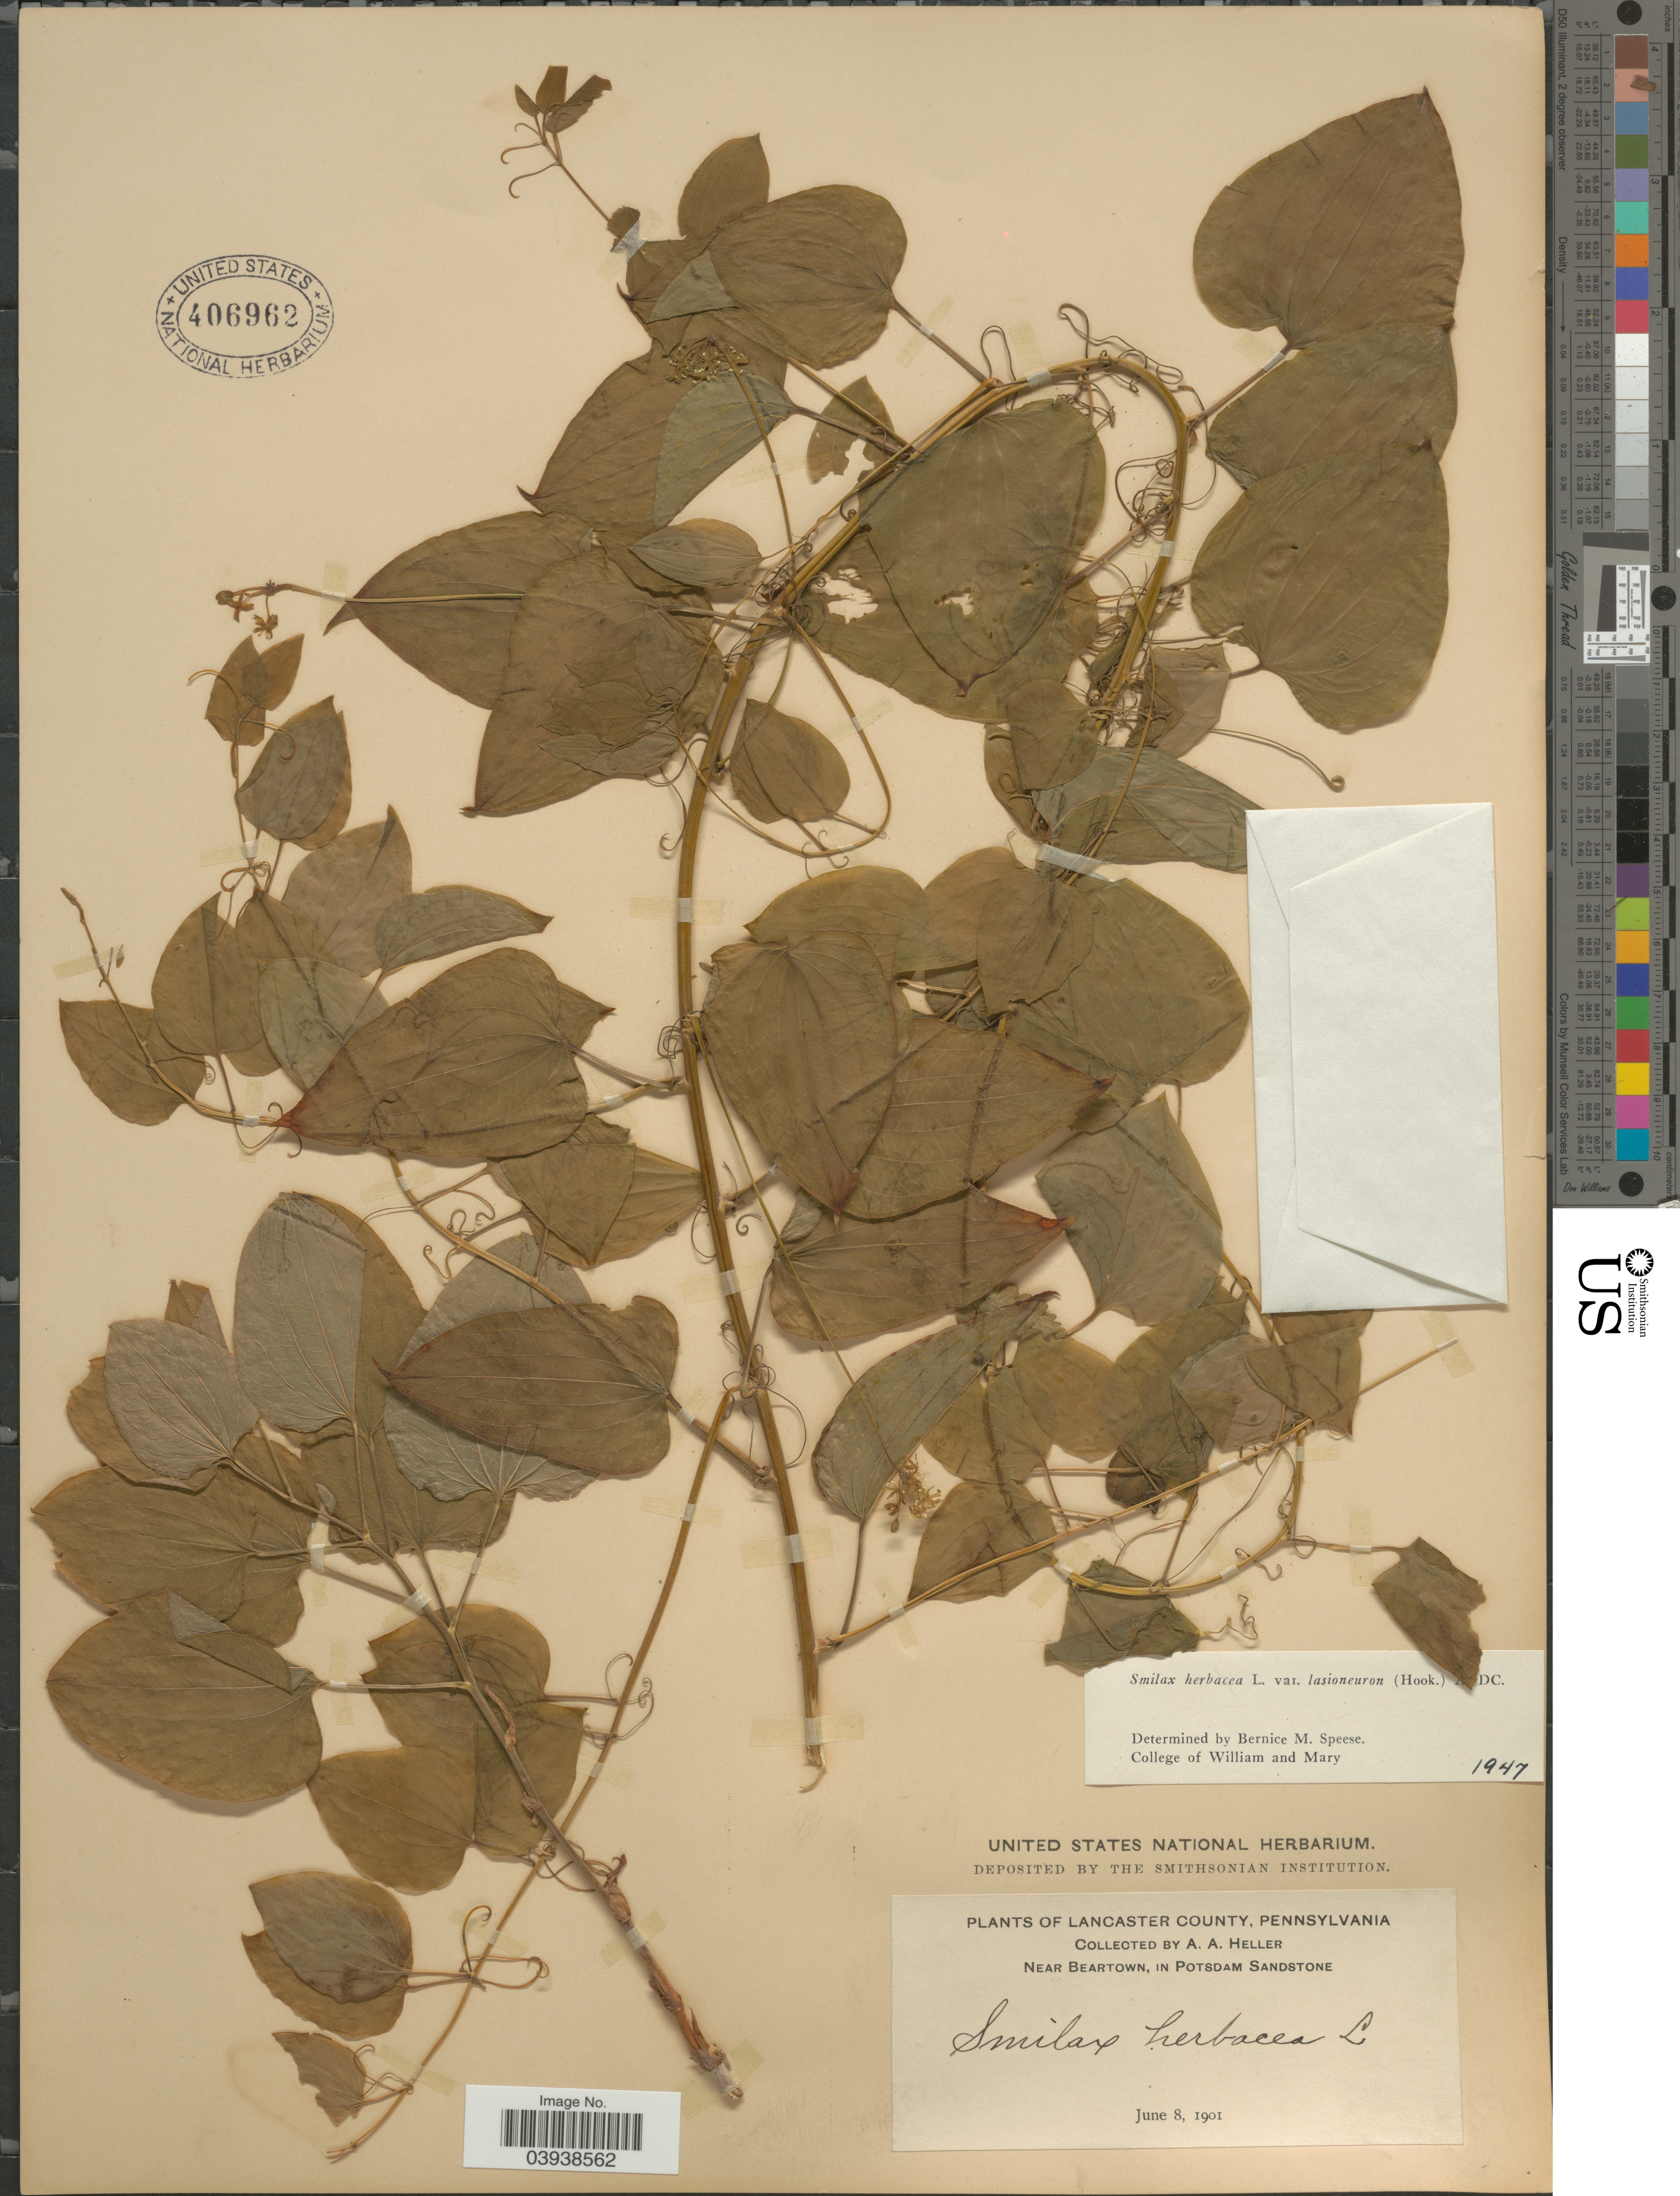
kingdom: Plantae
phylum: Tracheophyta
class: Liliopsida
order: Liliales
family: Smilacaceae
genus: Smilax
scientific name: Smilax herbacea var. lasioneuron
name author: (Hook.) A. DC.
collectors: A. A. Heller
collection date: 1901-06-08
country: United States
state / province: Pennsylvania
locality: Lancaster County. Near Beartown, in Potsdam Sandstone.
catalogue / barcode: US 406962